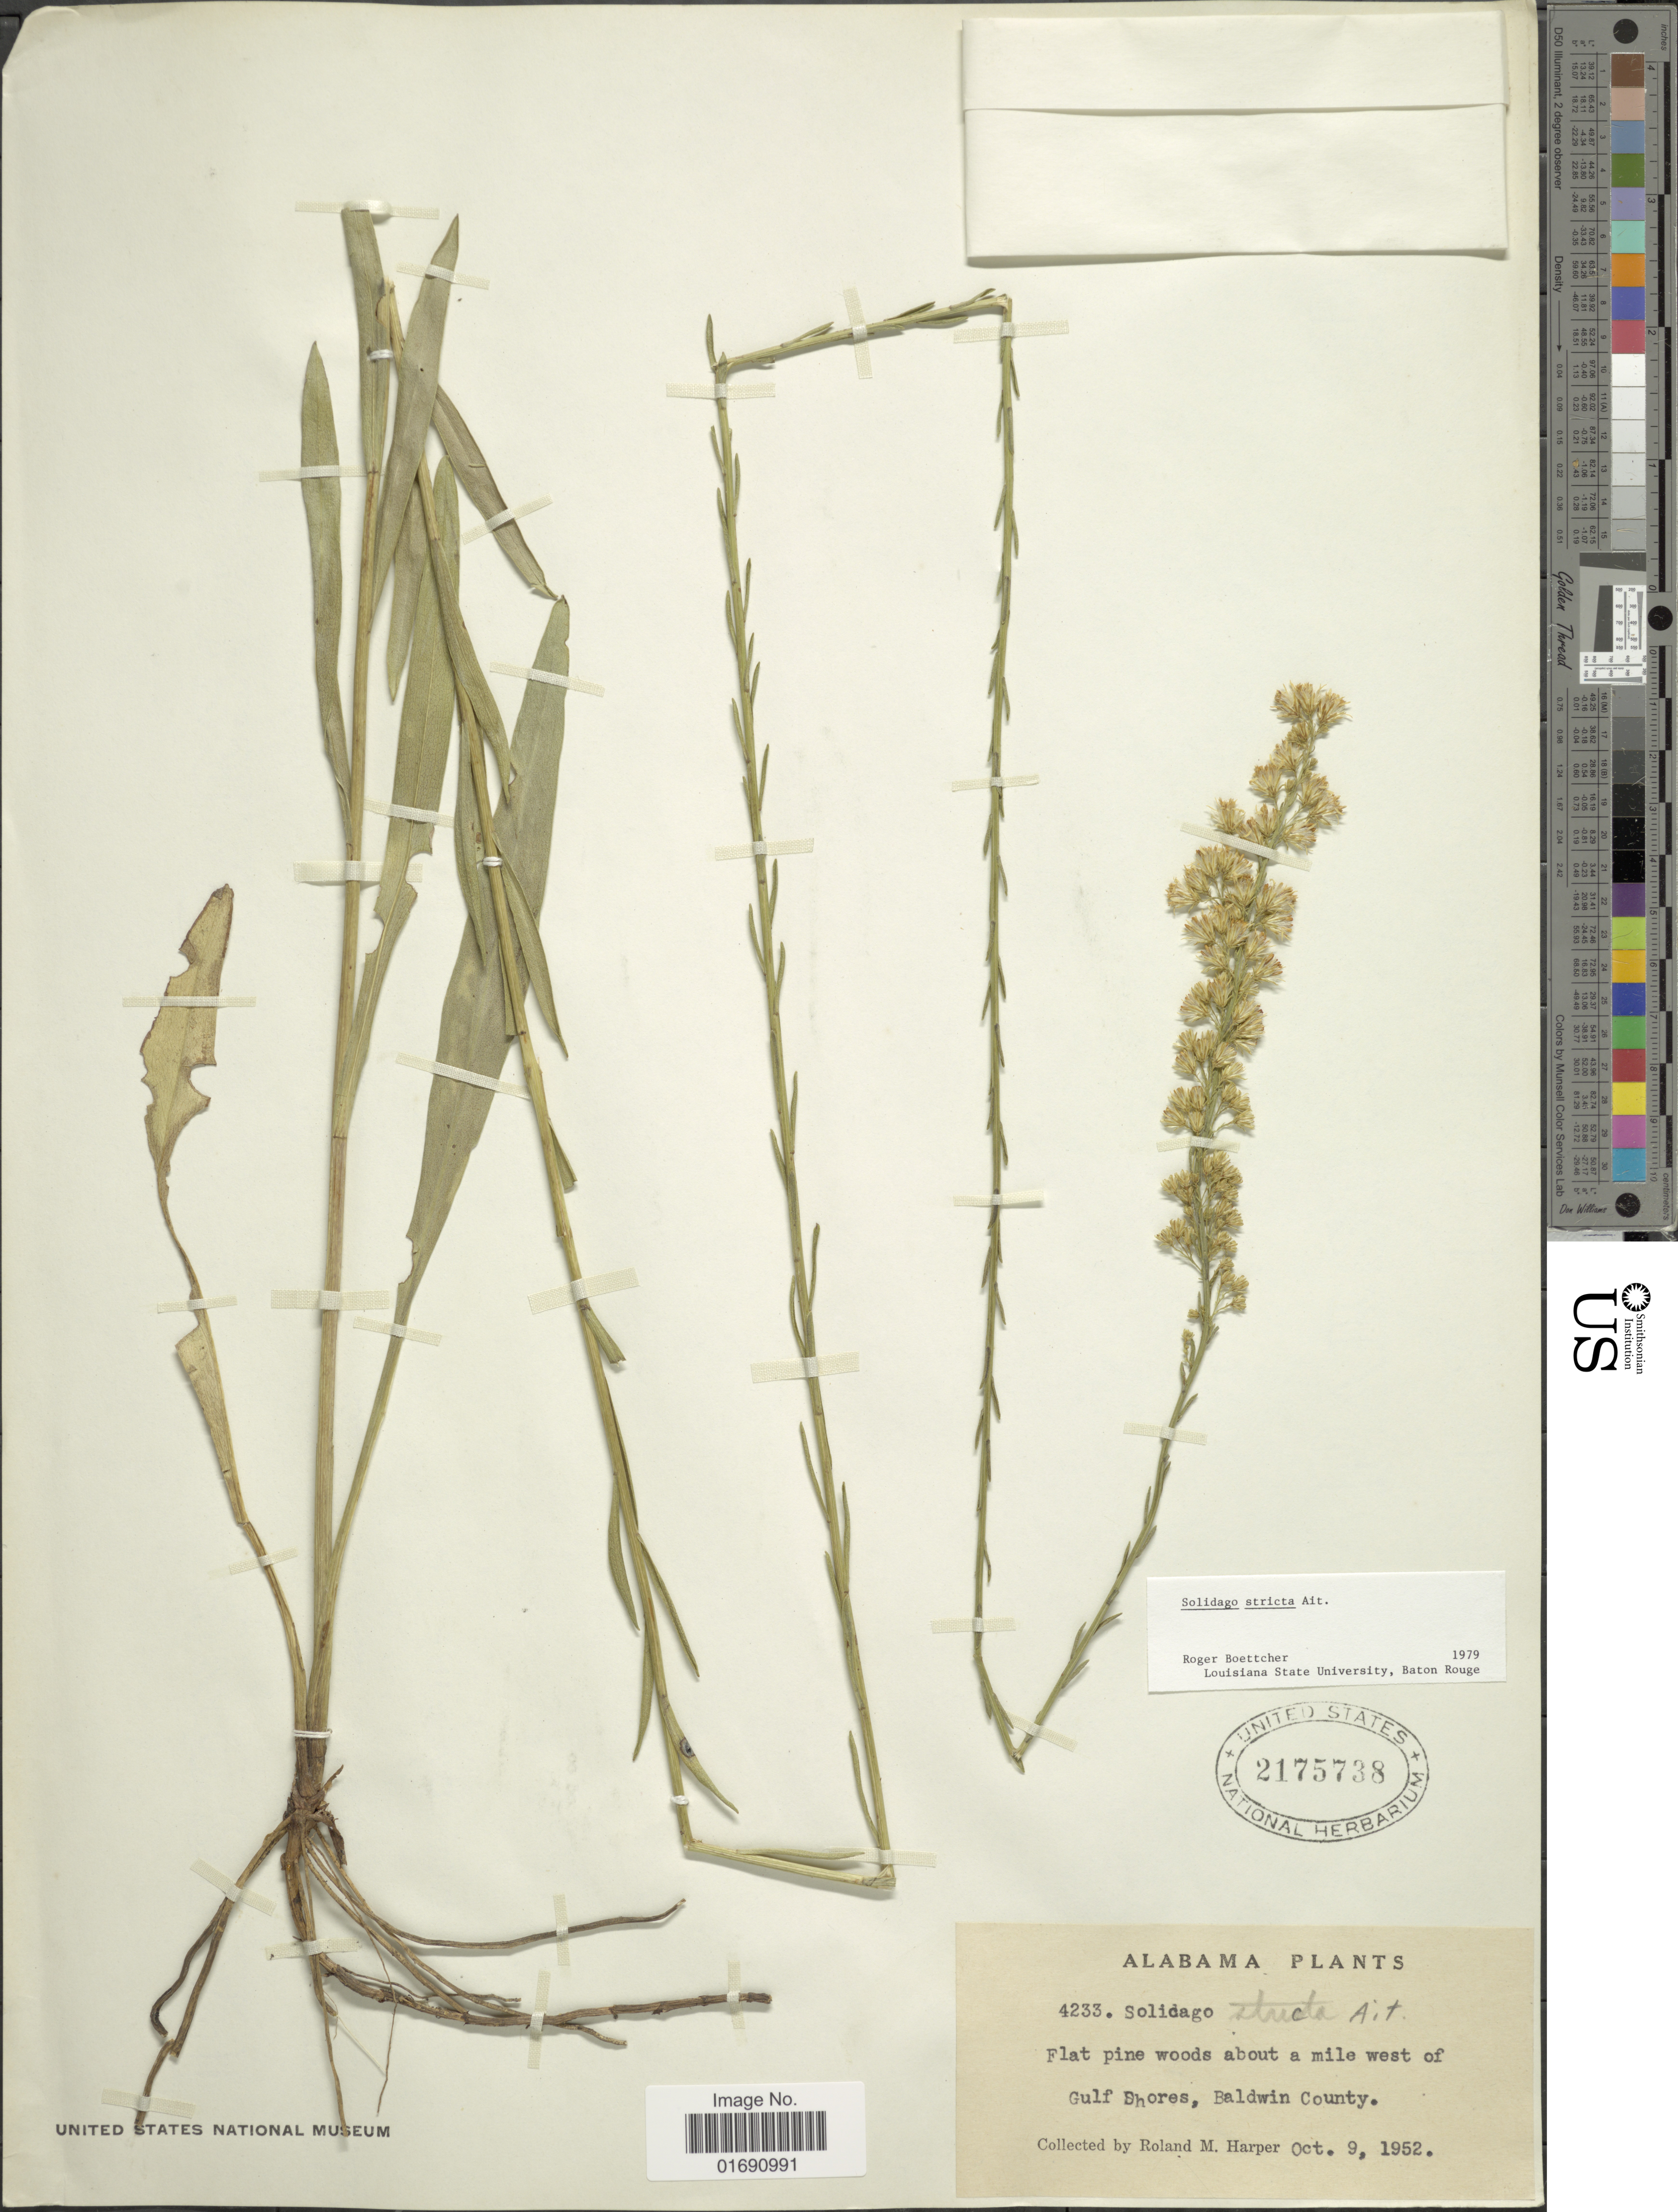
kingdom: Plantae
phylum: Tracheophyta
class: Magnoliopsida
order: Asterales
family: Asteraceae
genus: Solidago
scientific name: Solidago stricta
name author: Aiton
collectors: R. M. Harper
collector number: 4233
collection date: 1952-10-09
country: United States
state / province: Alabama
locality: Flat pine woods about a mile west of Gulf Shores, Baldwin County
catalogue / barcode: US 2175738